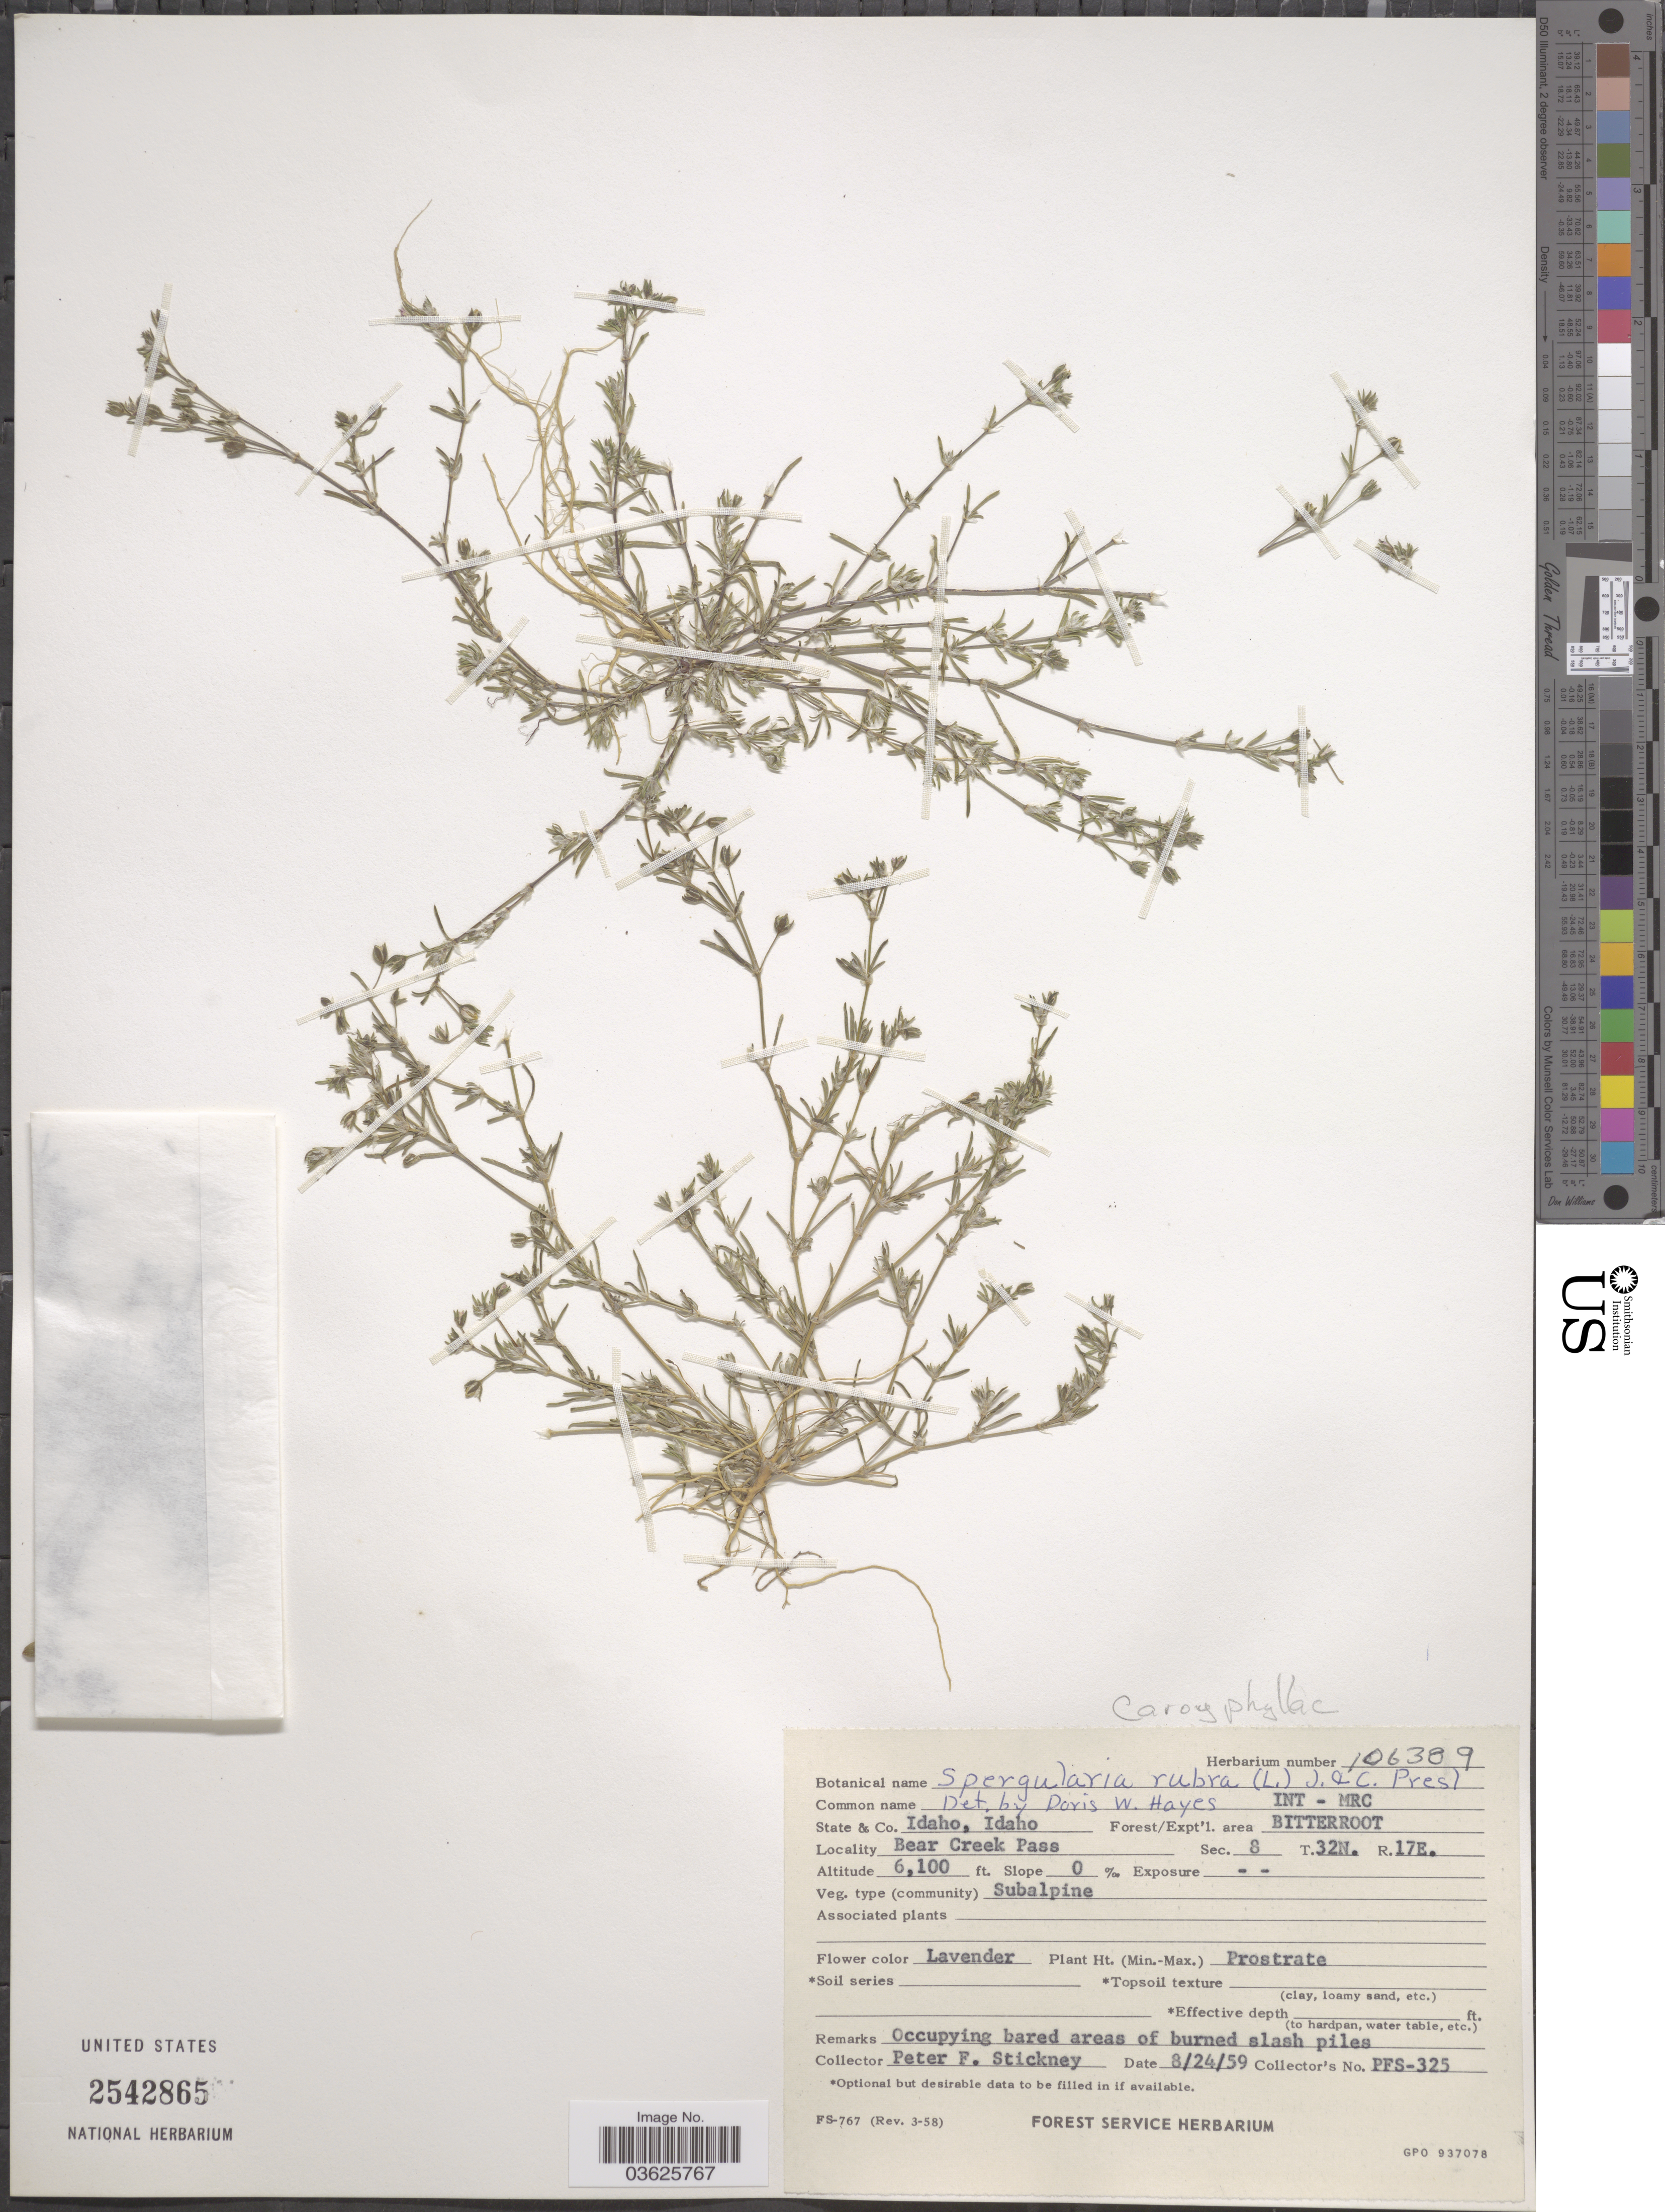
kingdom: Plantae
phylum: Tracheophyta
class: Magnoliopsida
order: Caryophyllales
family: Caryophyllaceae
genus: Spergularia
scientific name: Spergularia rubra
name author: (L.) J. Presl & C. Presl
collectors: P. Stickney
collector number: PFS-325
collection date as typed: Transcribed d/m/y: 24/8/59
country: United States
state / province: Idaho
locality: State & Co. Idaho, Idaho. Forest/Expt'l. area Bitterroot. Bear Creek Pass. Sec. 8 T. 23N. R.17E.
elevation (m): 1859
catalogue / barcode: US 2542865